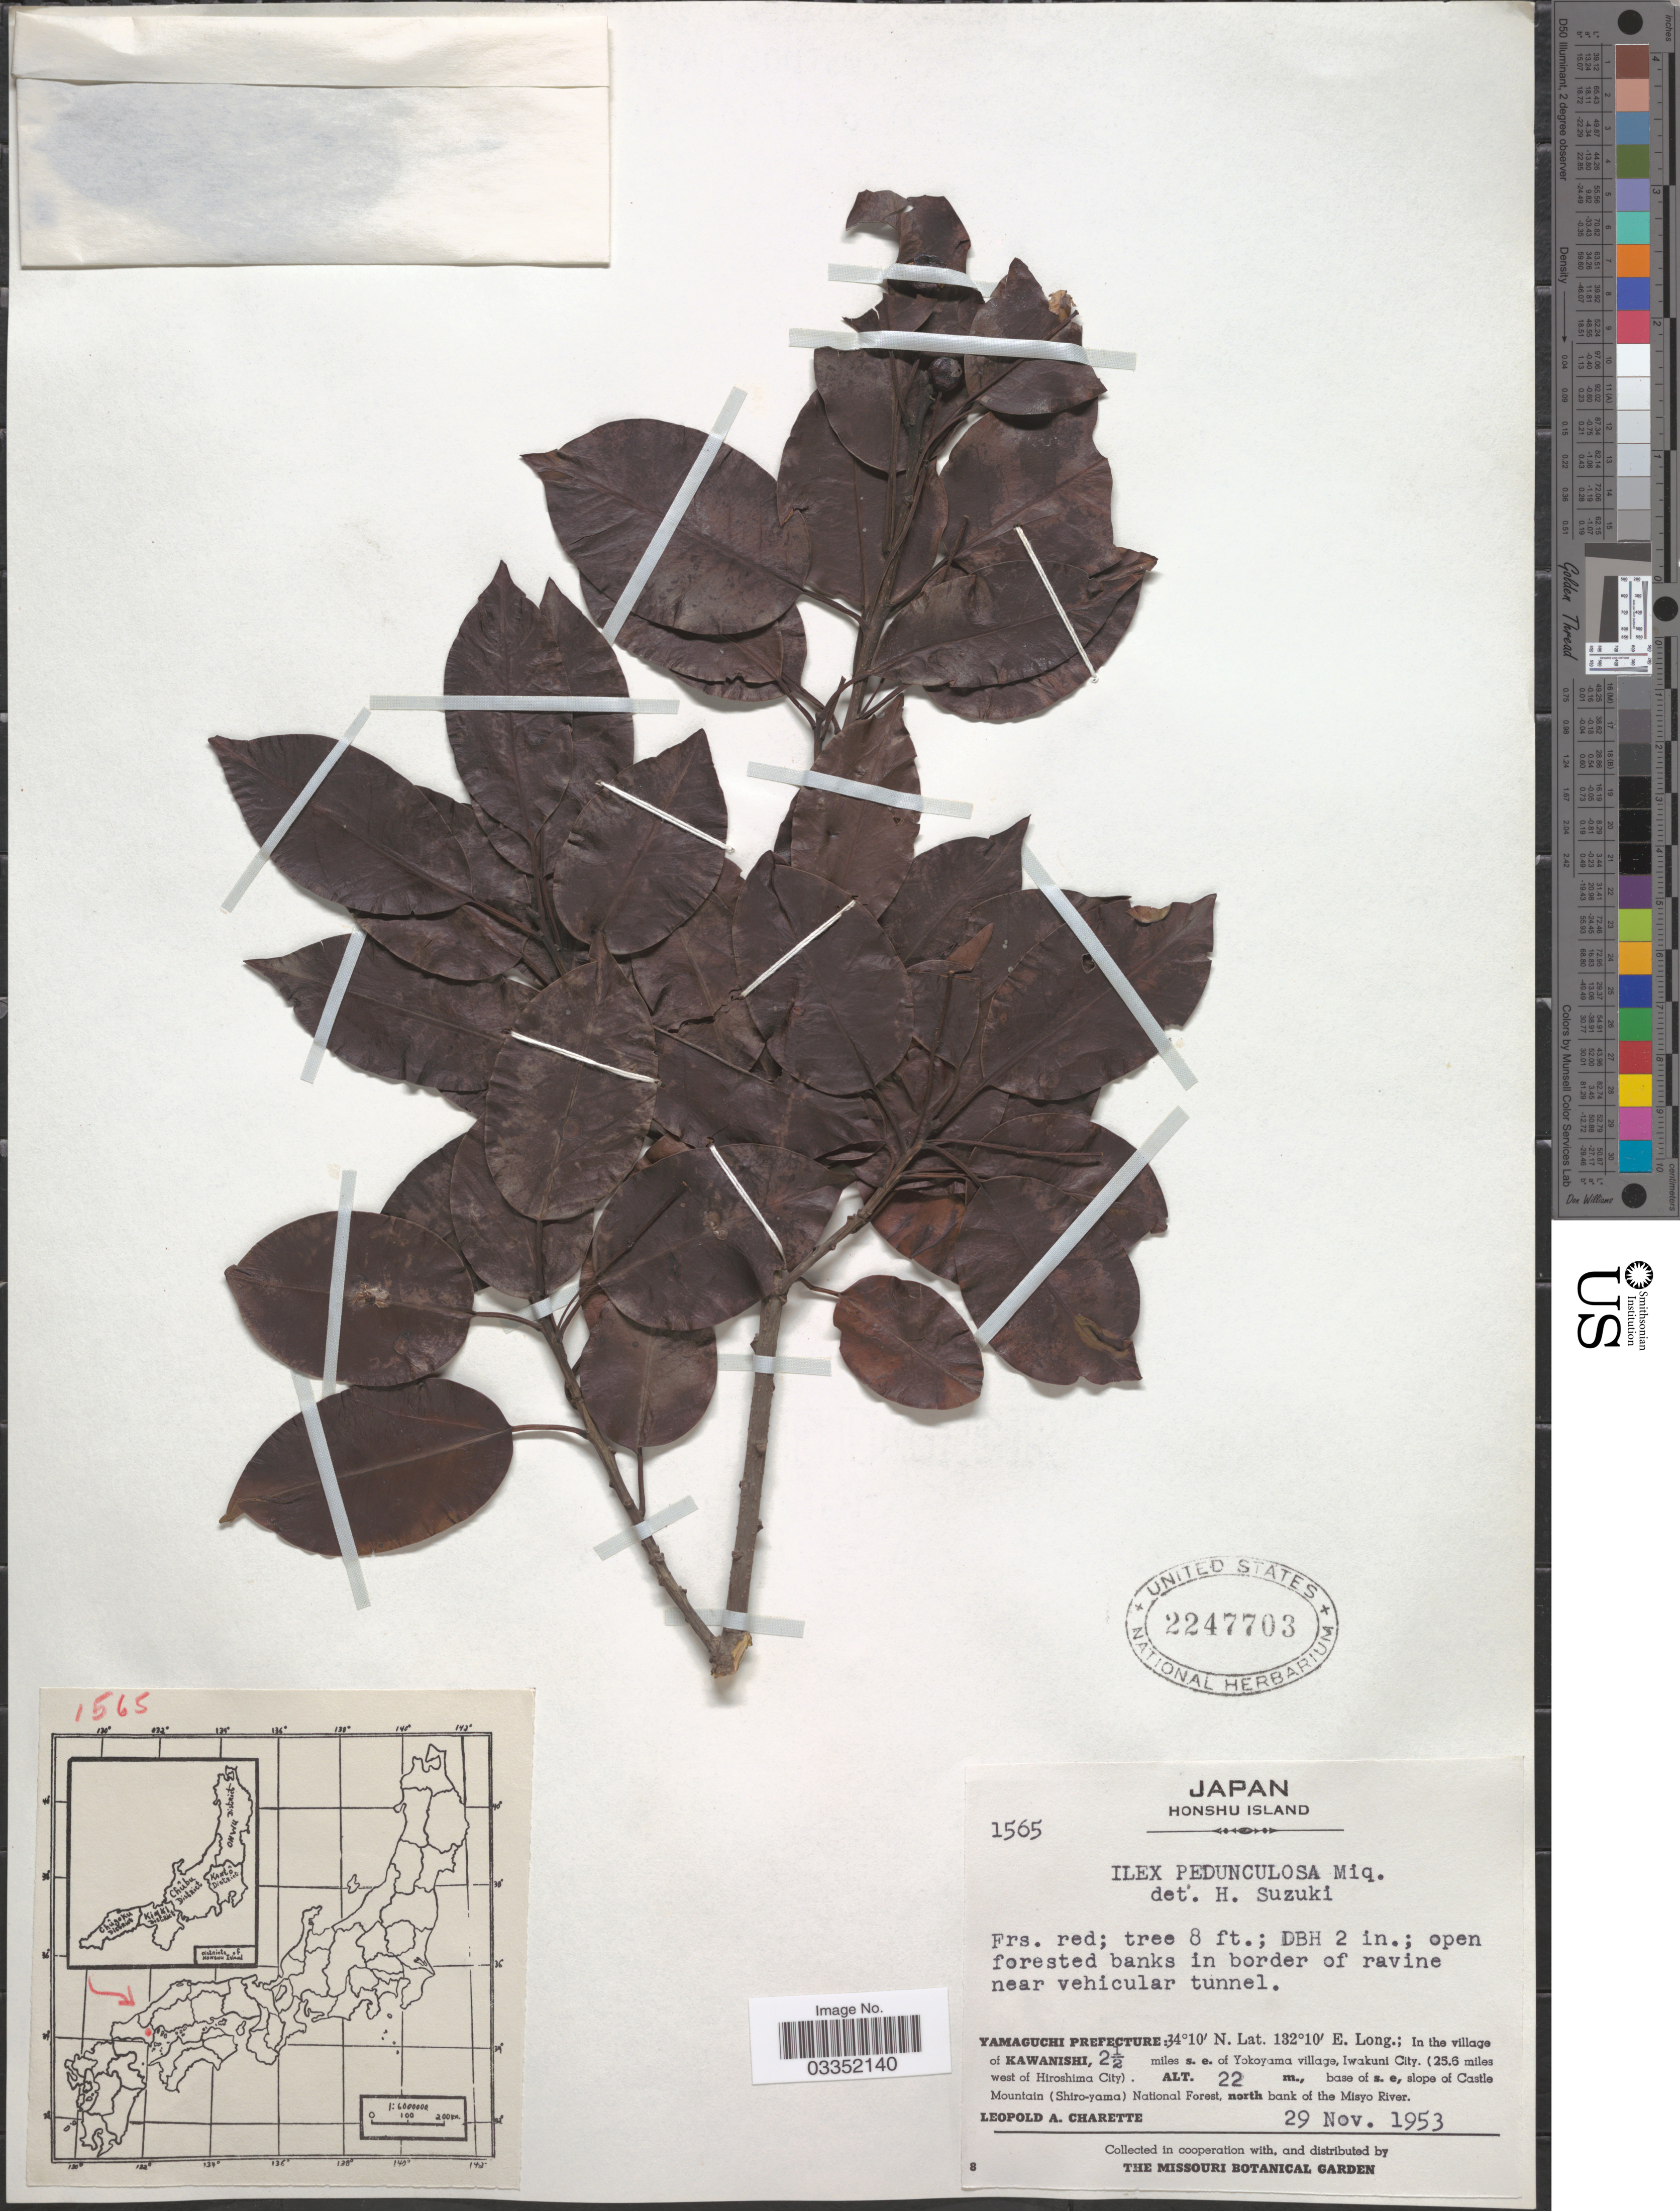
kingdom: Plantae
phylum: Tracheophyta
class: Magnoliopsida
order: Aquifoliales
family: Aquifoliaceae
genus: Ilex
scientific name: Ilex pedunculosa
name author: Miq.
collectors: L. A. Charette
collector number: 1565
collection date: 1953-11-29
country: Japan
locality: Honshu Island. Yamaguchi Prefecture. In the village of Kawanishi, 2½ miles s.e. of Yokoyama village, Iwakuni City. (25.6 miles west of Hiroshima City), base of s.e. slope of Castle Mountain (Shiro-yama) National Forest, north bank of the Misyo River.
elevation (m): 22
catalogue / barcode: US 2247703